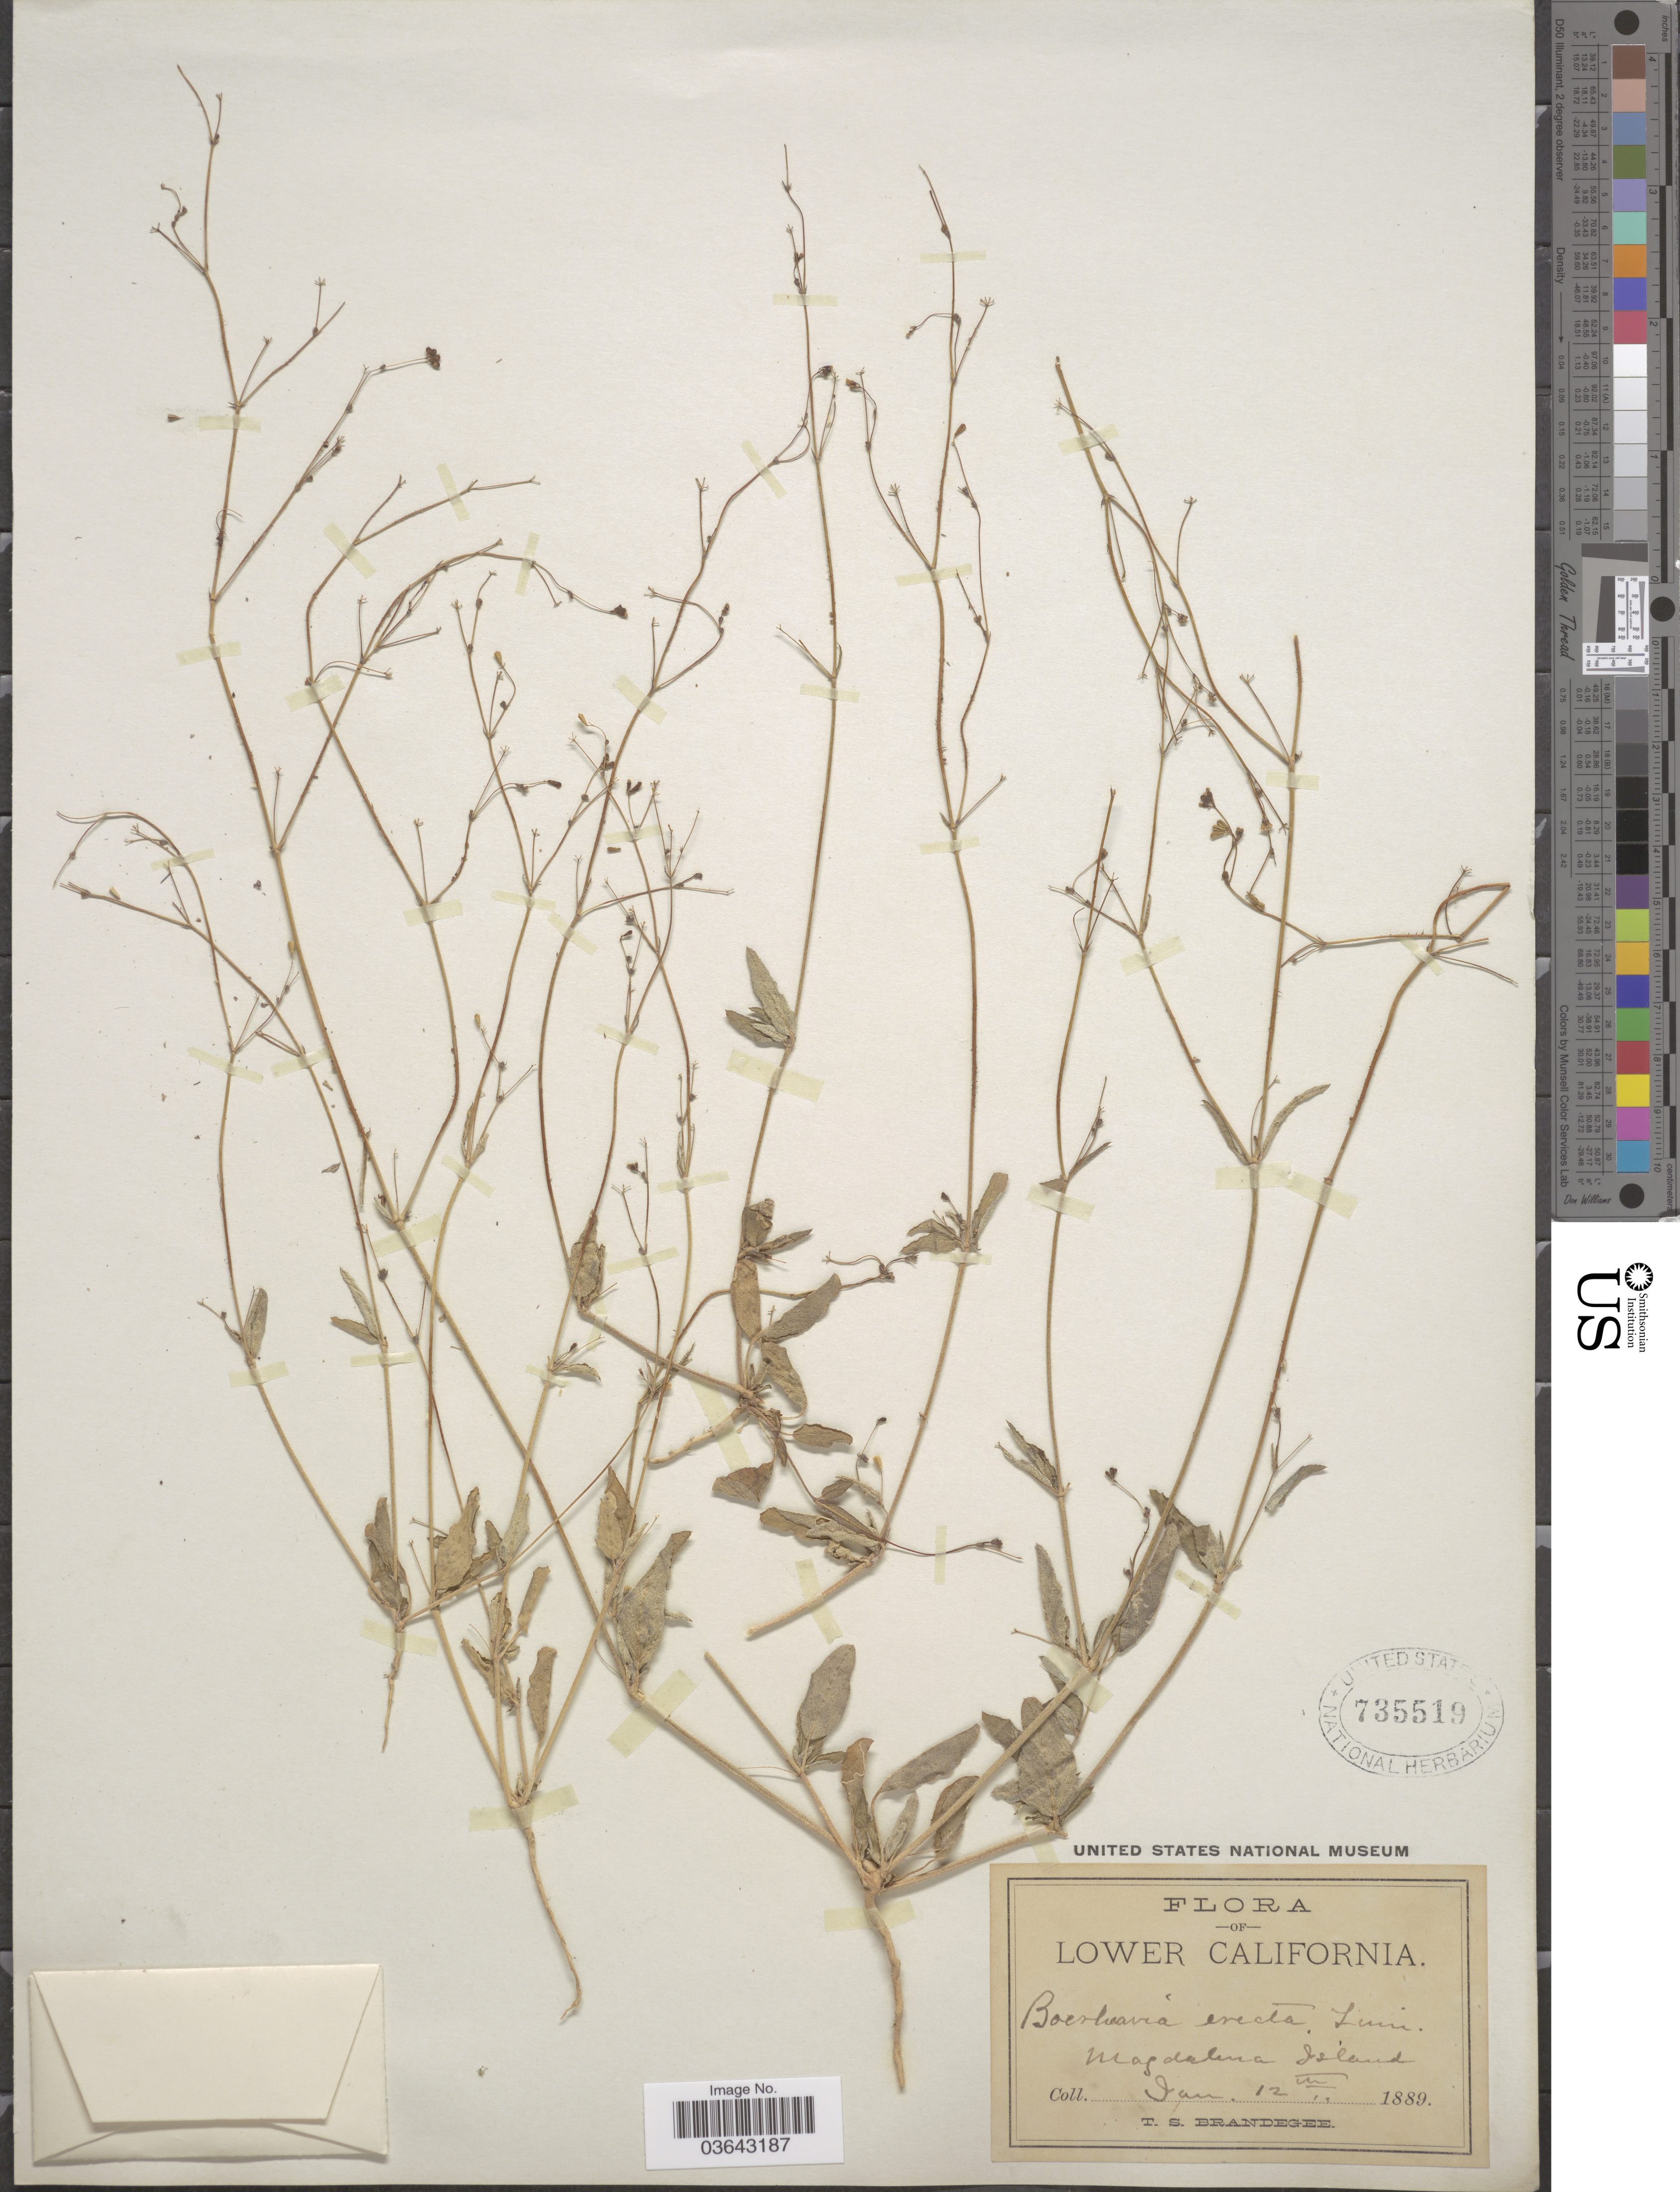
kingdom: Plantae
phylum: Tracheophyta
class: Magnoliopsida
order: Caryophyllales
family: Nyctaginaceae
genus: Boerhavia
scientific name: Boerhavia intermedia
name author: M.E. Jones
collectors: T. S. Brandegee (herbarium)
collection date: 1889-01-12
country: Mexico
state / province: Baja California Sur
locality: Lower California. Magdalena Island.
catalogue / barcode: US 735519